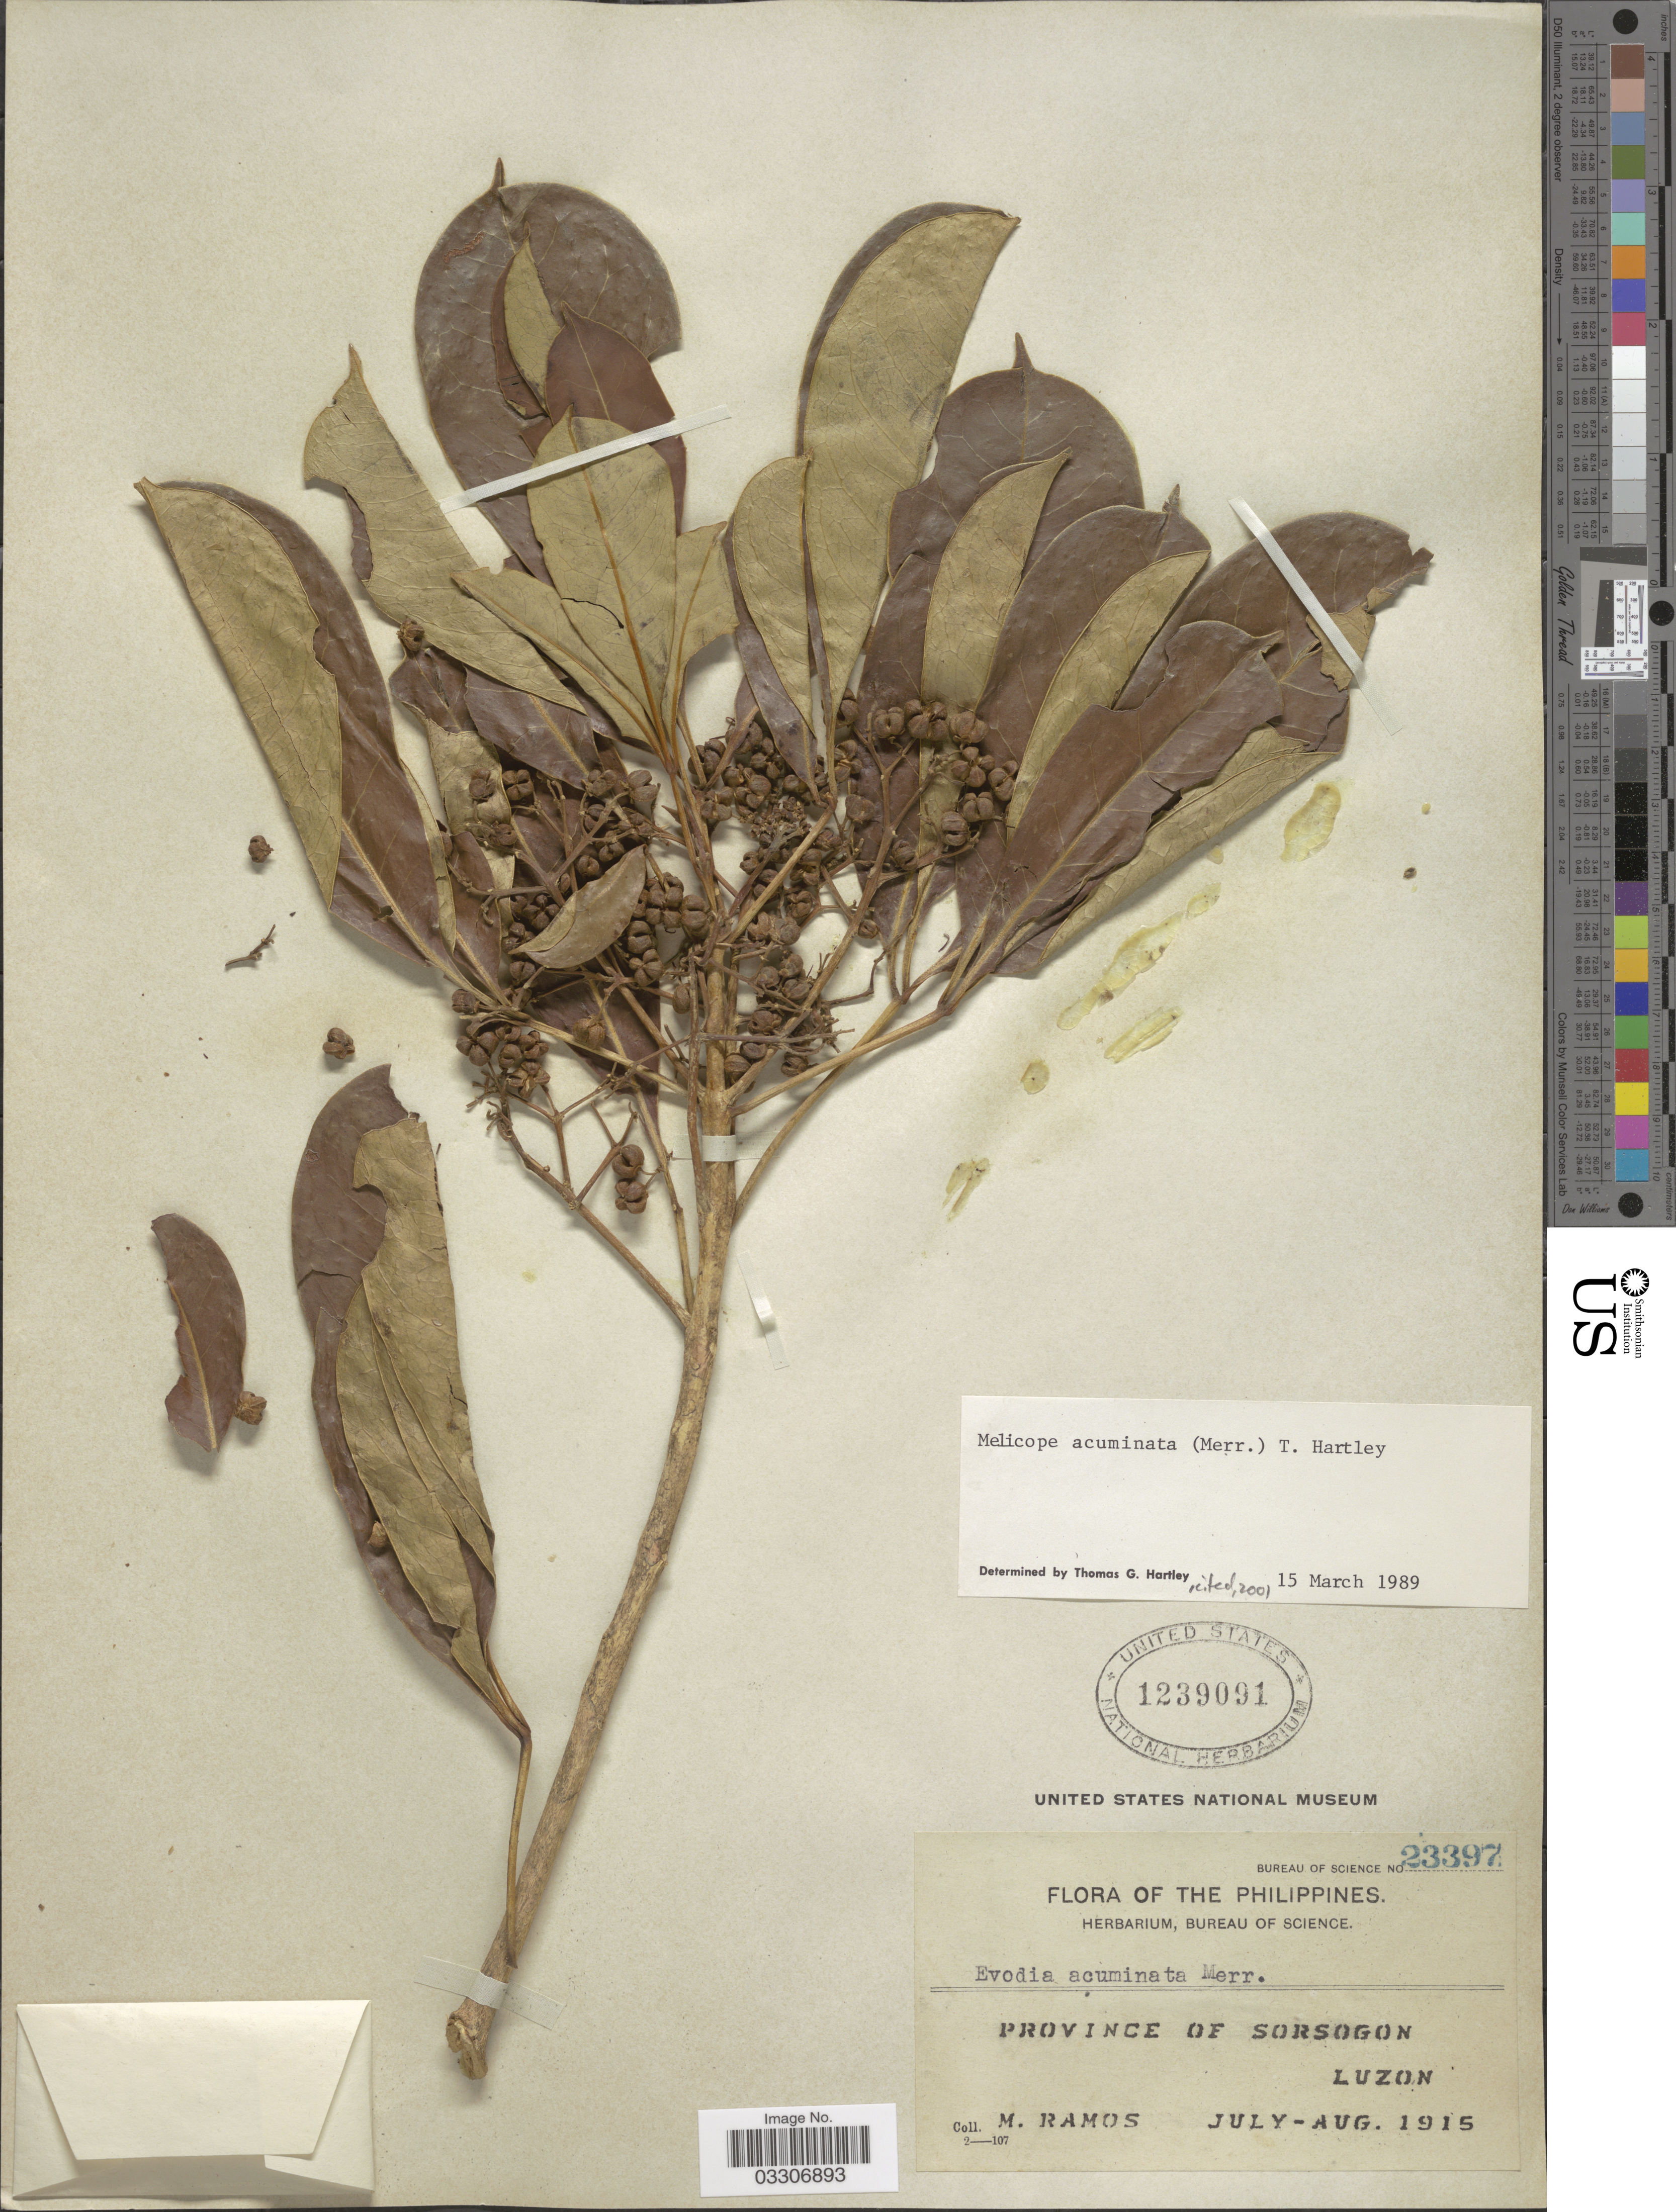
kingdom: Plantae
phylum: Tracheophyta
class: Magnoliopsida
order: Sapindales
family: Rutaceae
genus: Melicope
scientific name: Melicope acuminata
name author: (Merr.) T.G. Hartley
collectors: M. Ramos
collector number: Bureau of Science 23397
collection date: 1915-07/1915-08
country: Philippines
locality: Province of Sorsogon, Luzon.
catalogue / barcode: US 1239091